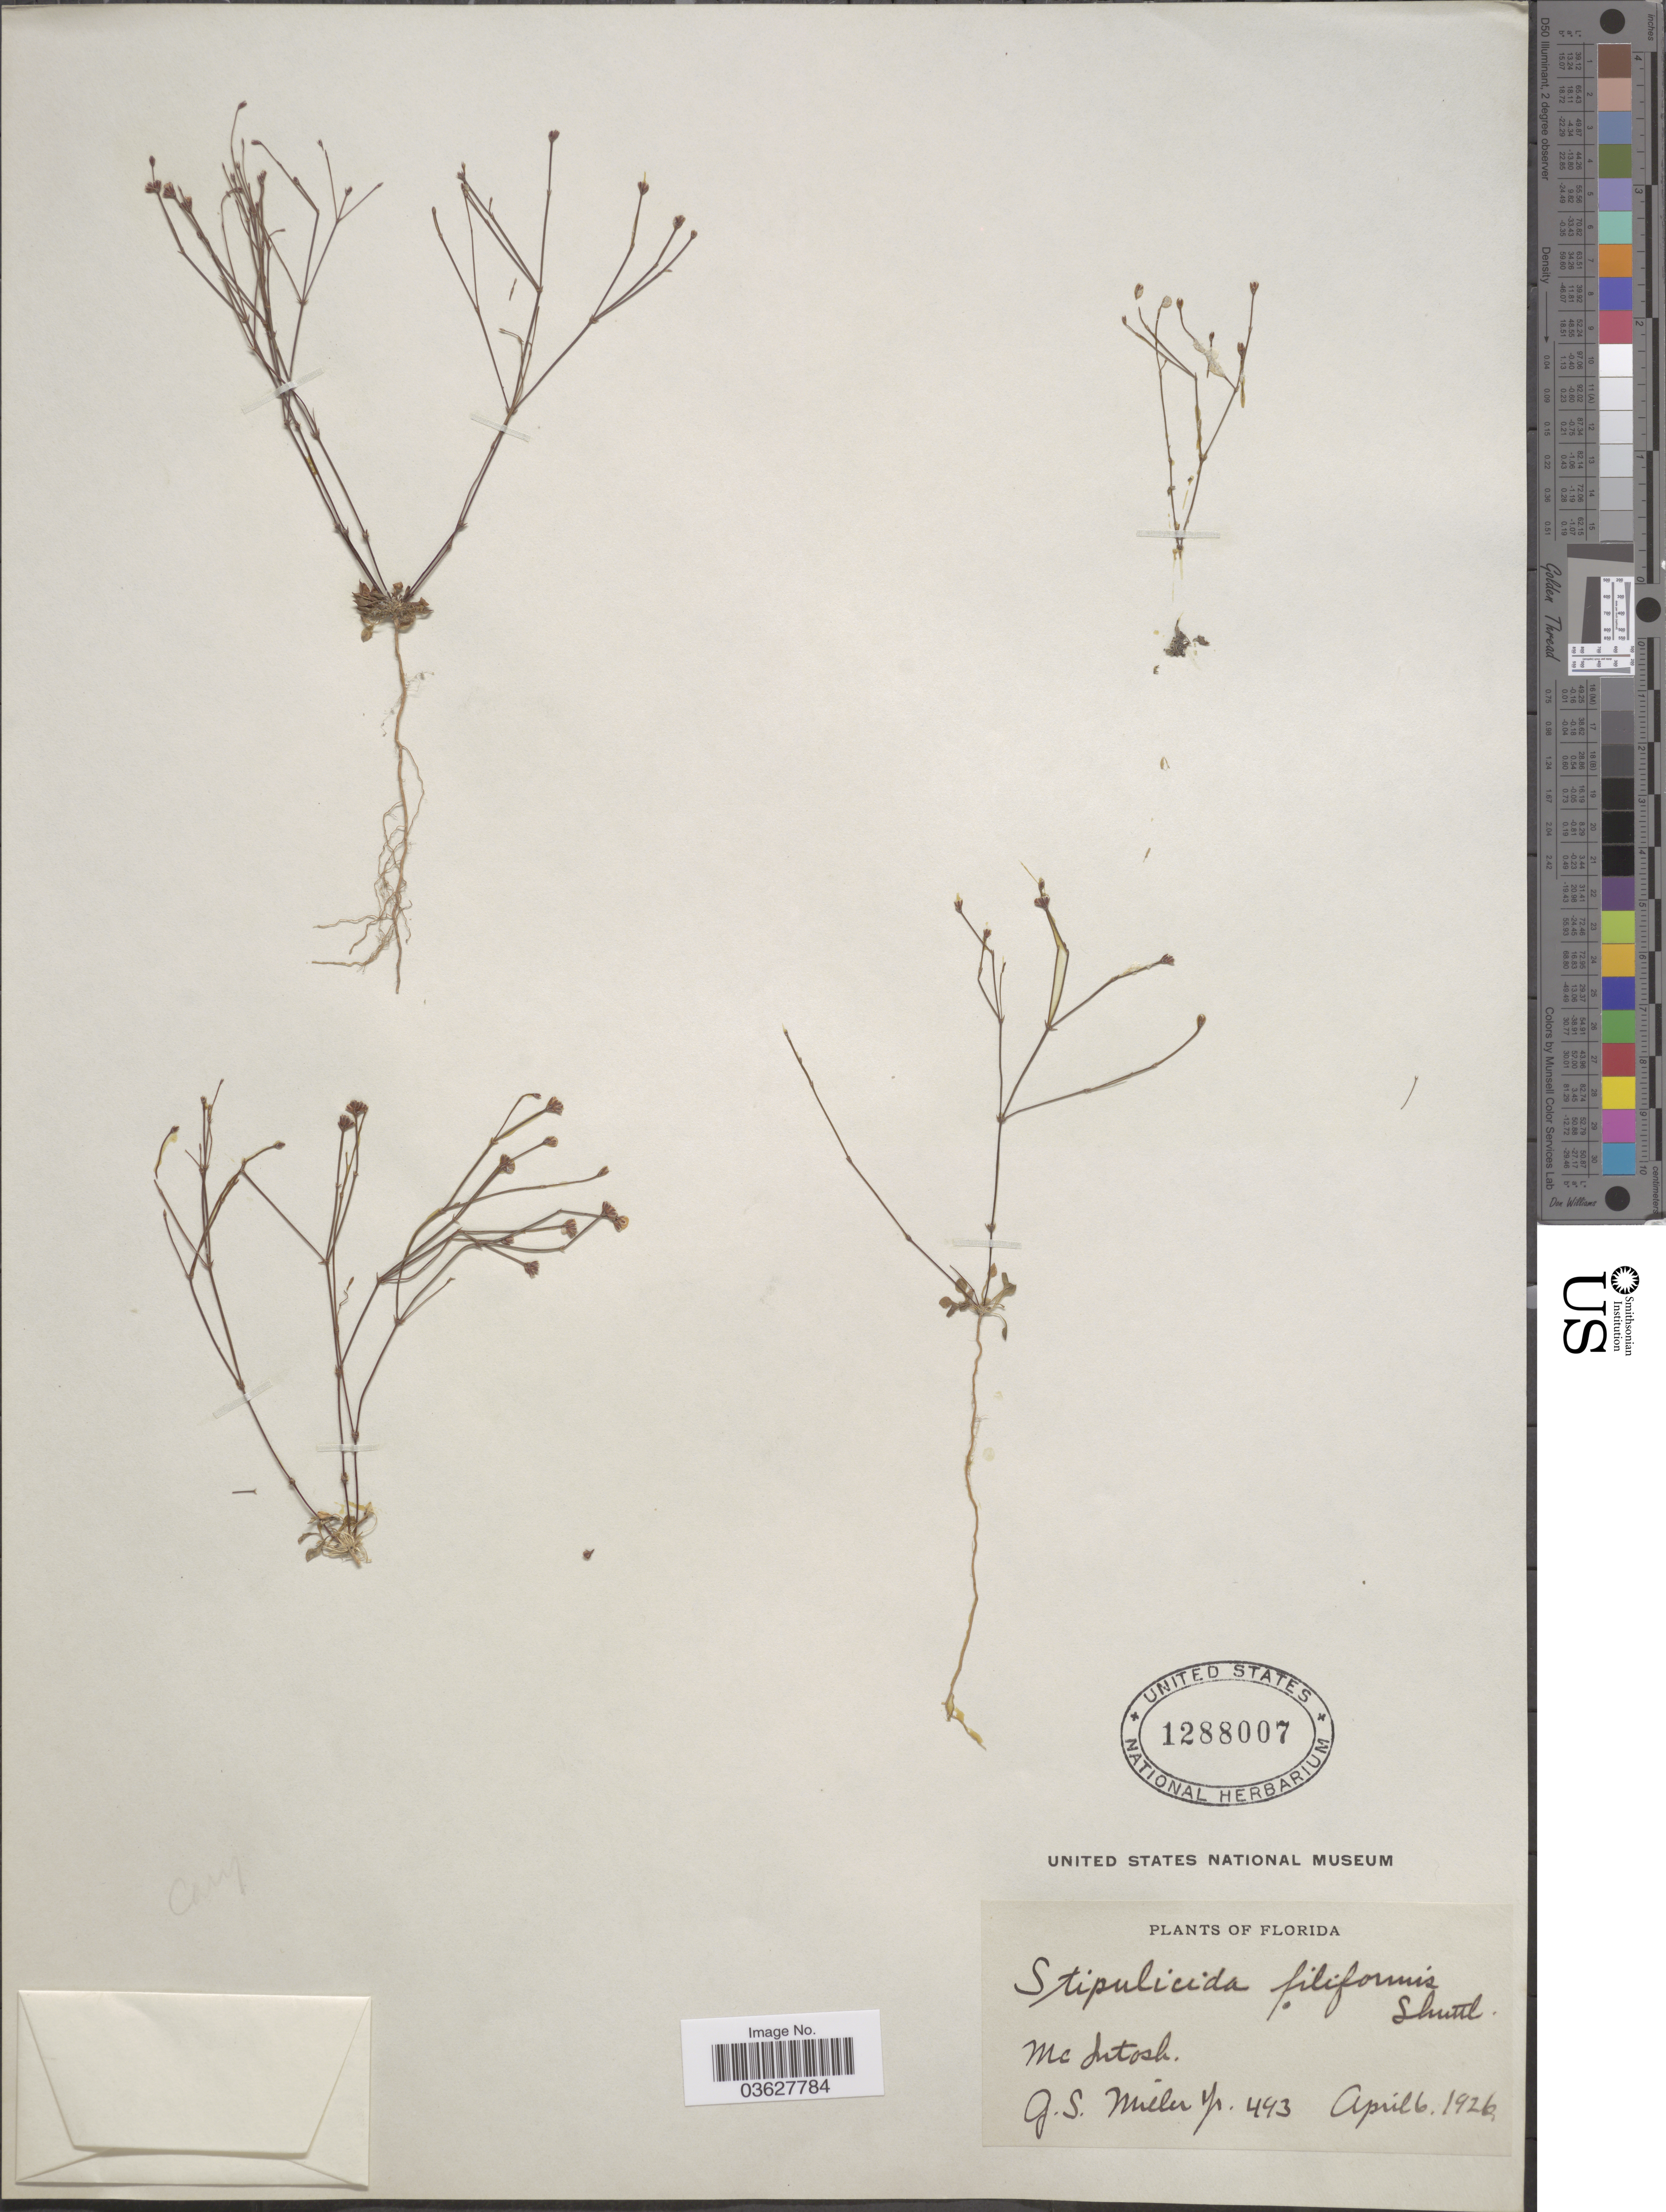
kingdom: Plantae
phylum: Tracheophyta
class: Magnoliopsida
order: Caryophyllales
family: Caryophyllaceae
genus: Stipulicida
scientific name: Stipulicida filiformis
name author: Nash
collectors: G. S. Miller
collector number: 443*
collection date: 1926-04-06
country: United States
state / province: Florida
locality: McIntosh.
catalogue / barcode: US 1288007